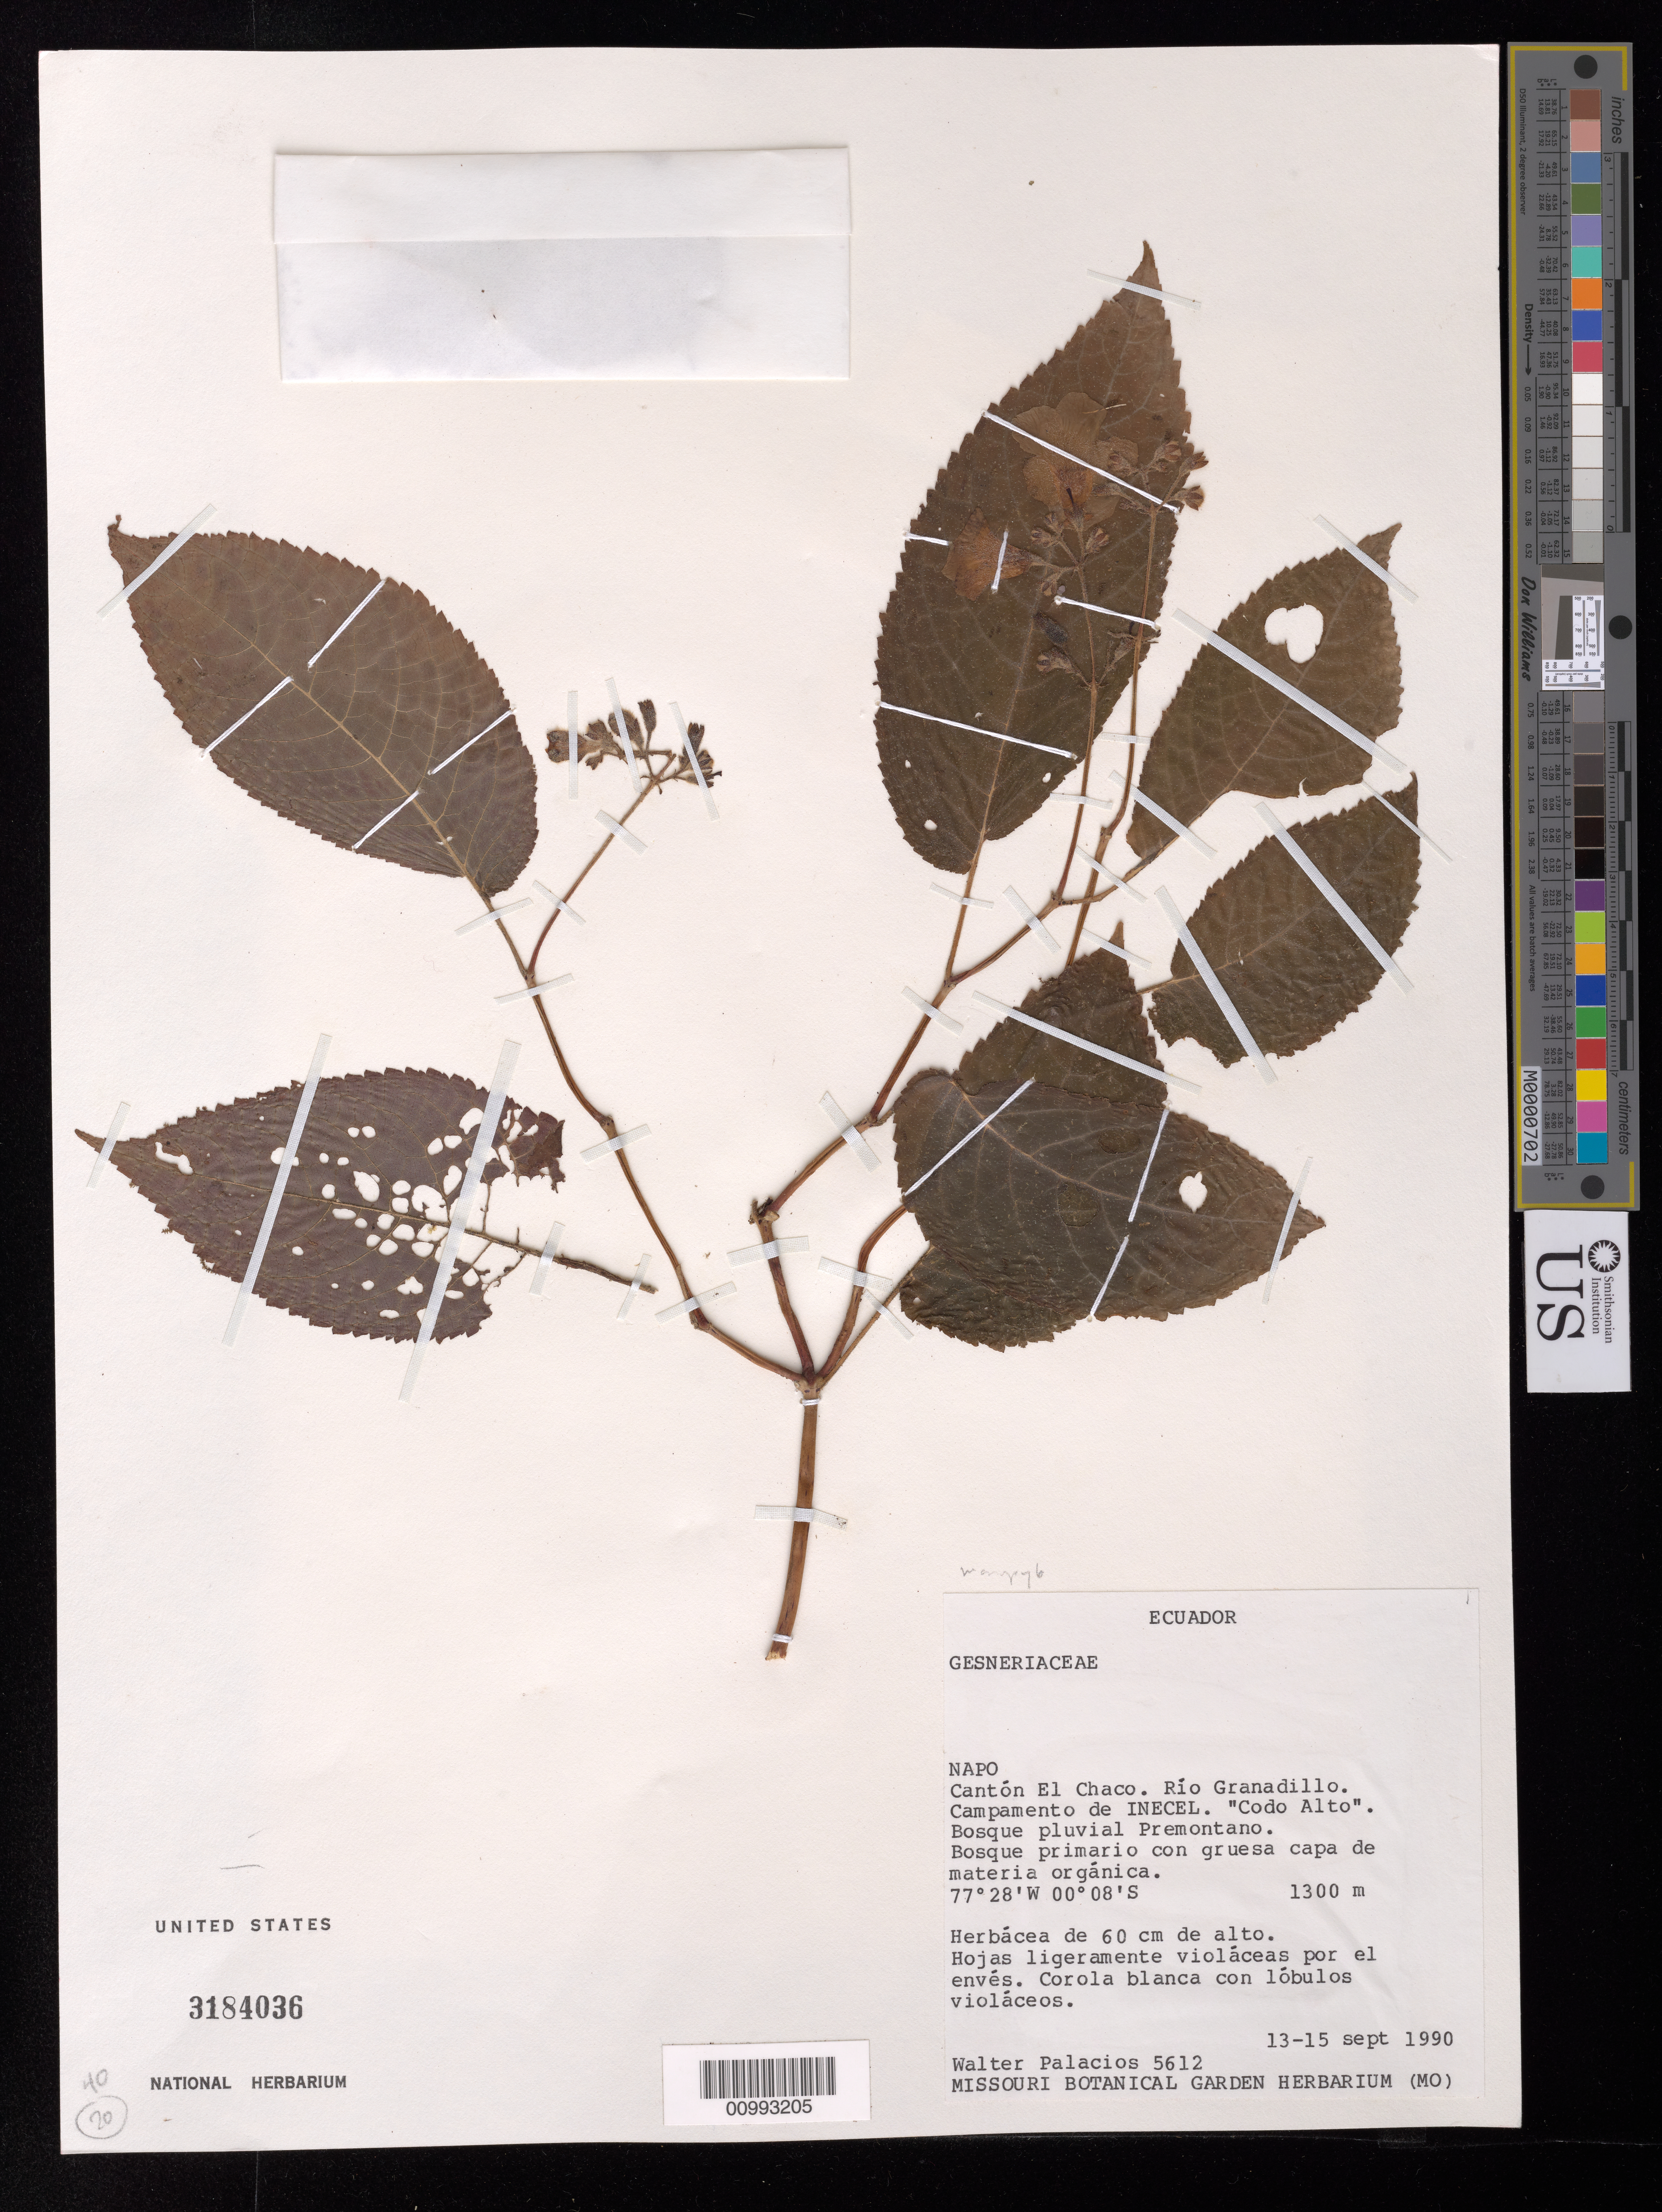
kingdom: Plantae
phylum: Tracheophyta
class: Magnoliopsida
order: Lamiales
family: Gesneriaceae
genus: Monopyle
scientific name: Monopyle sp.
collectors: W. Palacios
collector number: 5612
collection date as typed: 13-15 Sep 1990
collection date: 1990-09-13/1990-09-15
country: Ecuador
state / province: Napo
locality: Cantón El Chaco, Río Granadillo, Campamento de INECEL, "Codo Alto"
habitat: Bosque pluvial premontano; bosque primario con gruesa capa de materia orgánica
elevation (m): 1300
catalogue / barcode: US 3184036